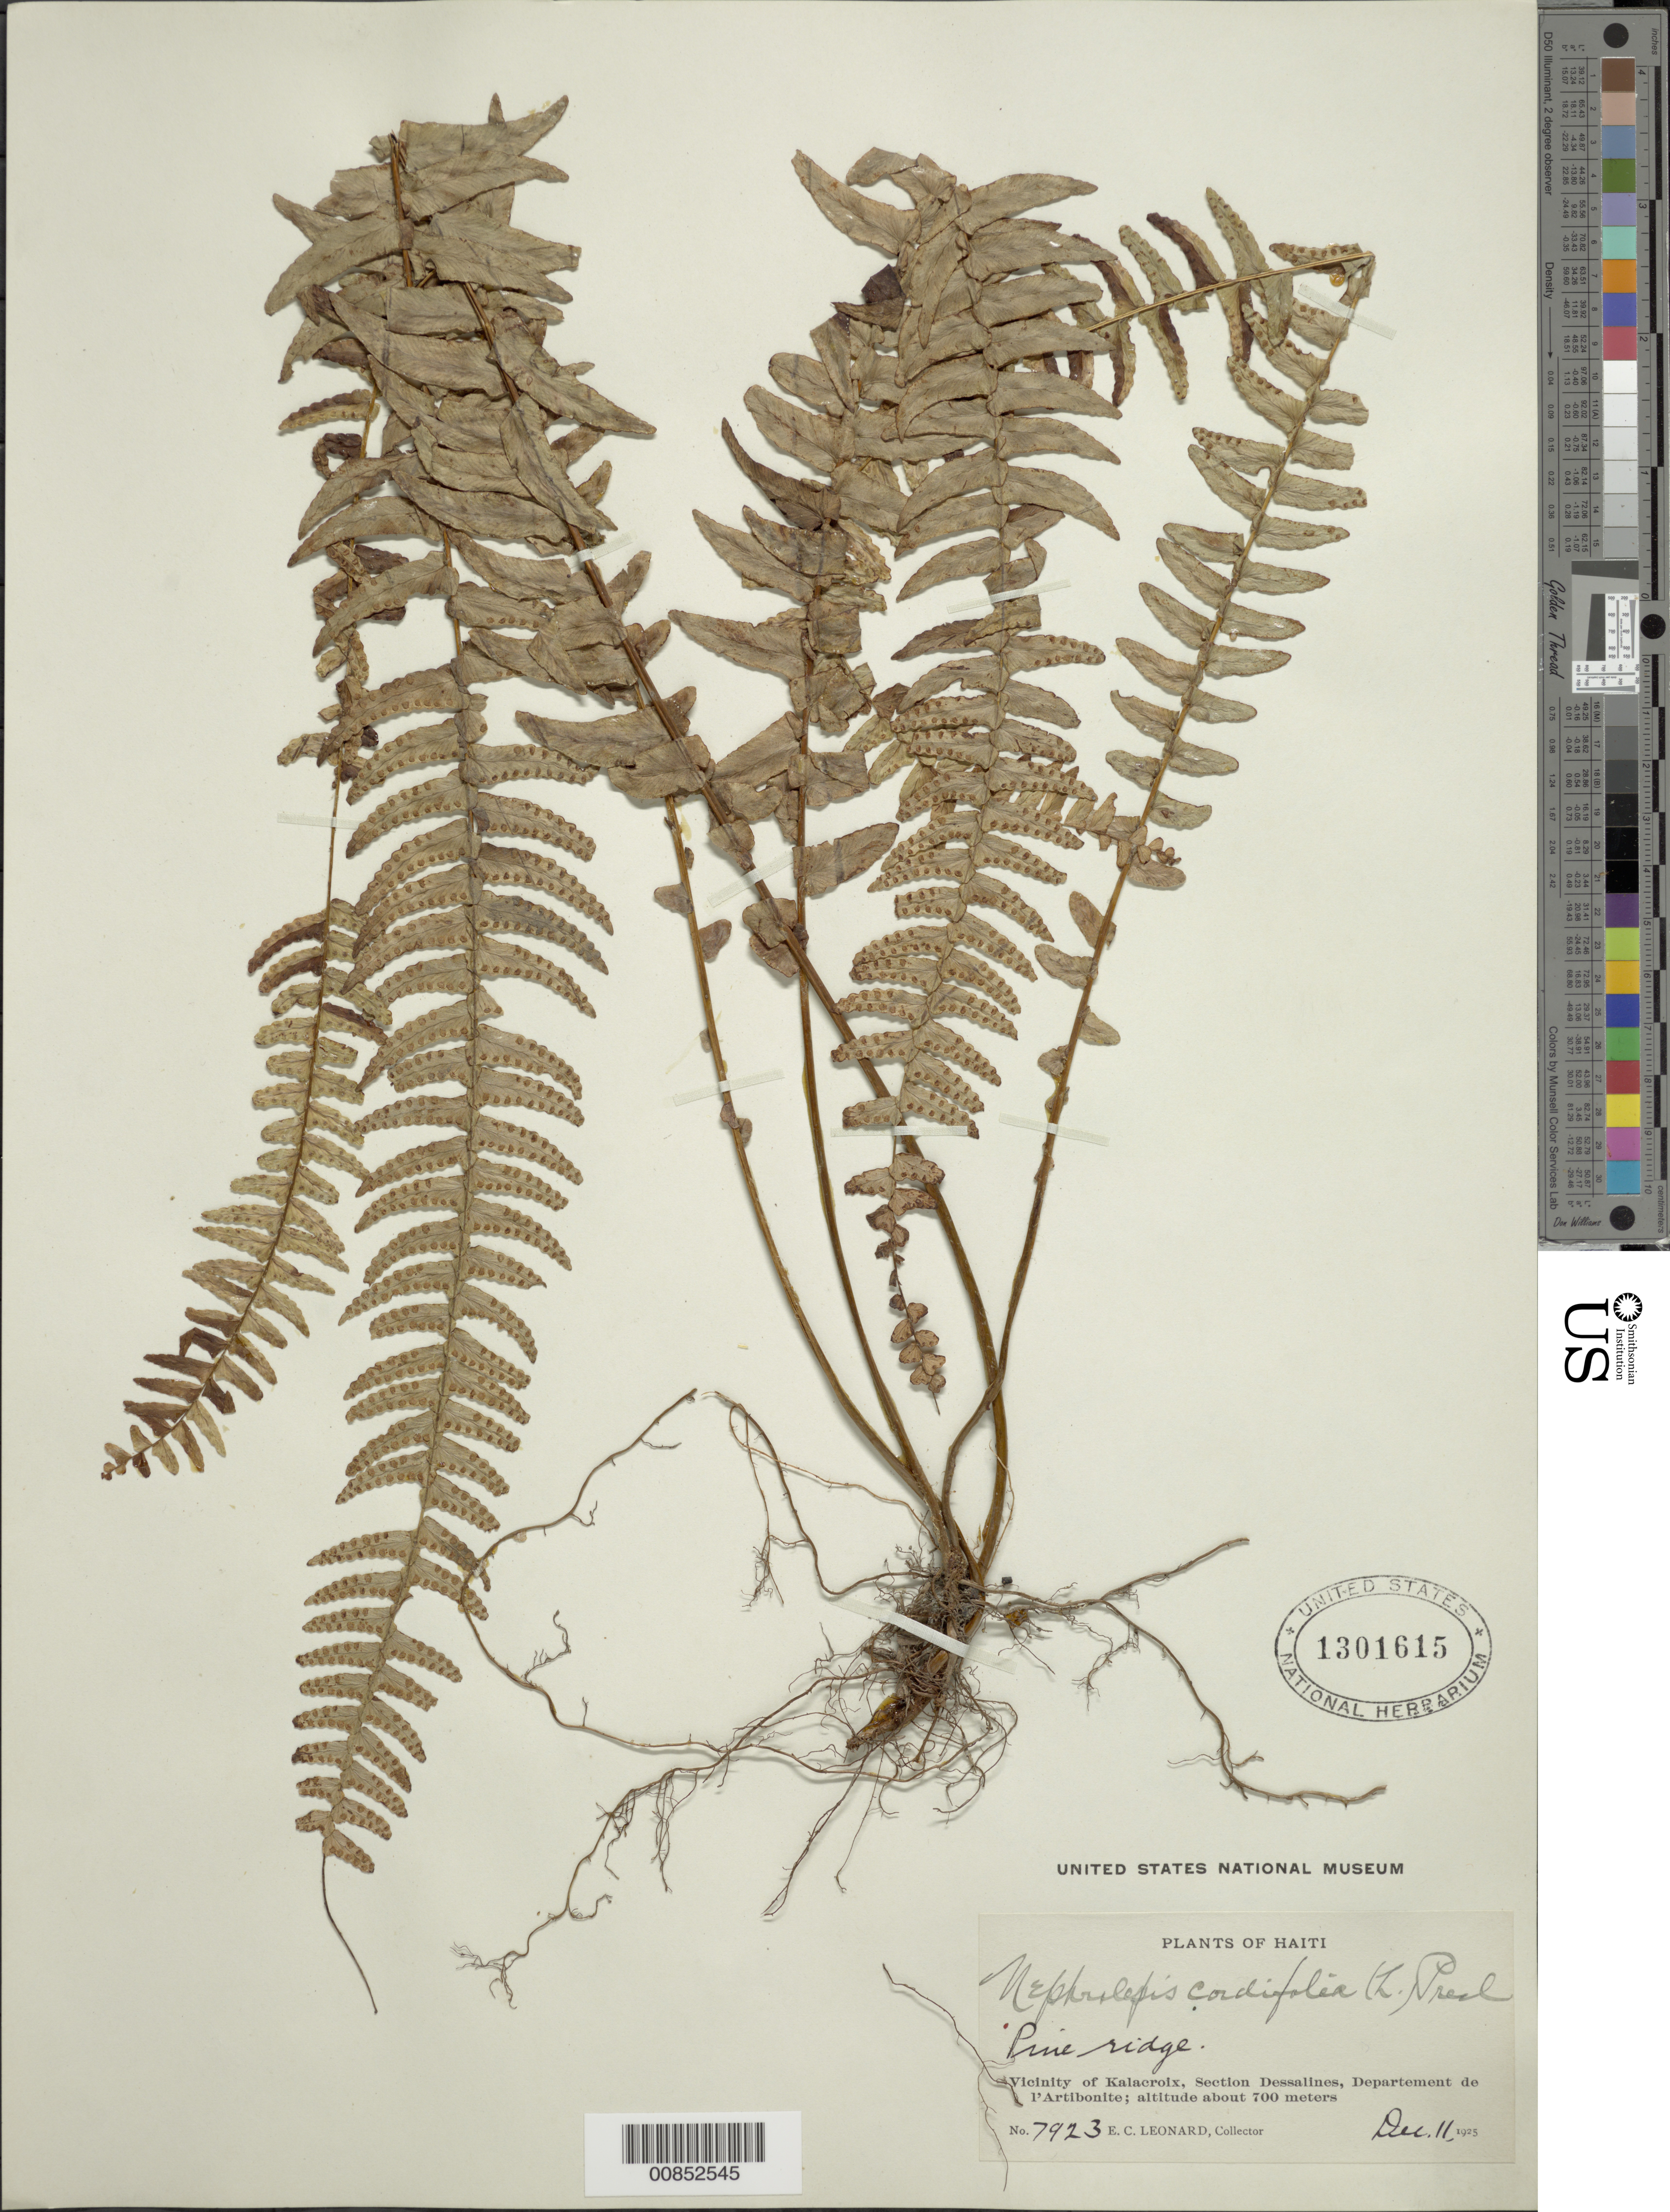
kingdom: Plantae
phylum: Tracheophyta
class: Polypodiopsida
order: Polypodiales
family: Nephrolepidaceae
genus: Nephrolepis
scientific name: Nephrolepis undulata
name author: J. Sm.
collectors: E. C. Leonard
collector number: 7923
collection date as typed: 11 Dec 1925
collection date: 1925-12-11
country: Haiti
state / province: Artibonite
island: Hispaniola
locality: Sect. Dessalines, vicinity Kalacroix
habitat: Pine ridge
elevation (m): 700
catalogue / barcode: US 1301615